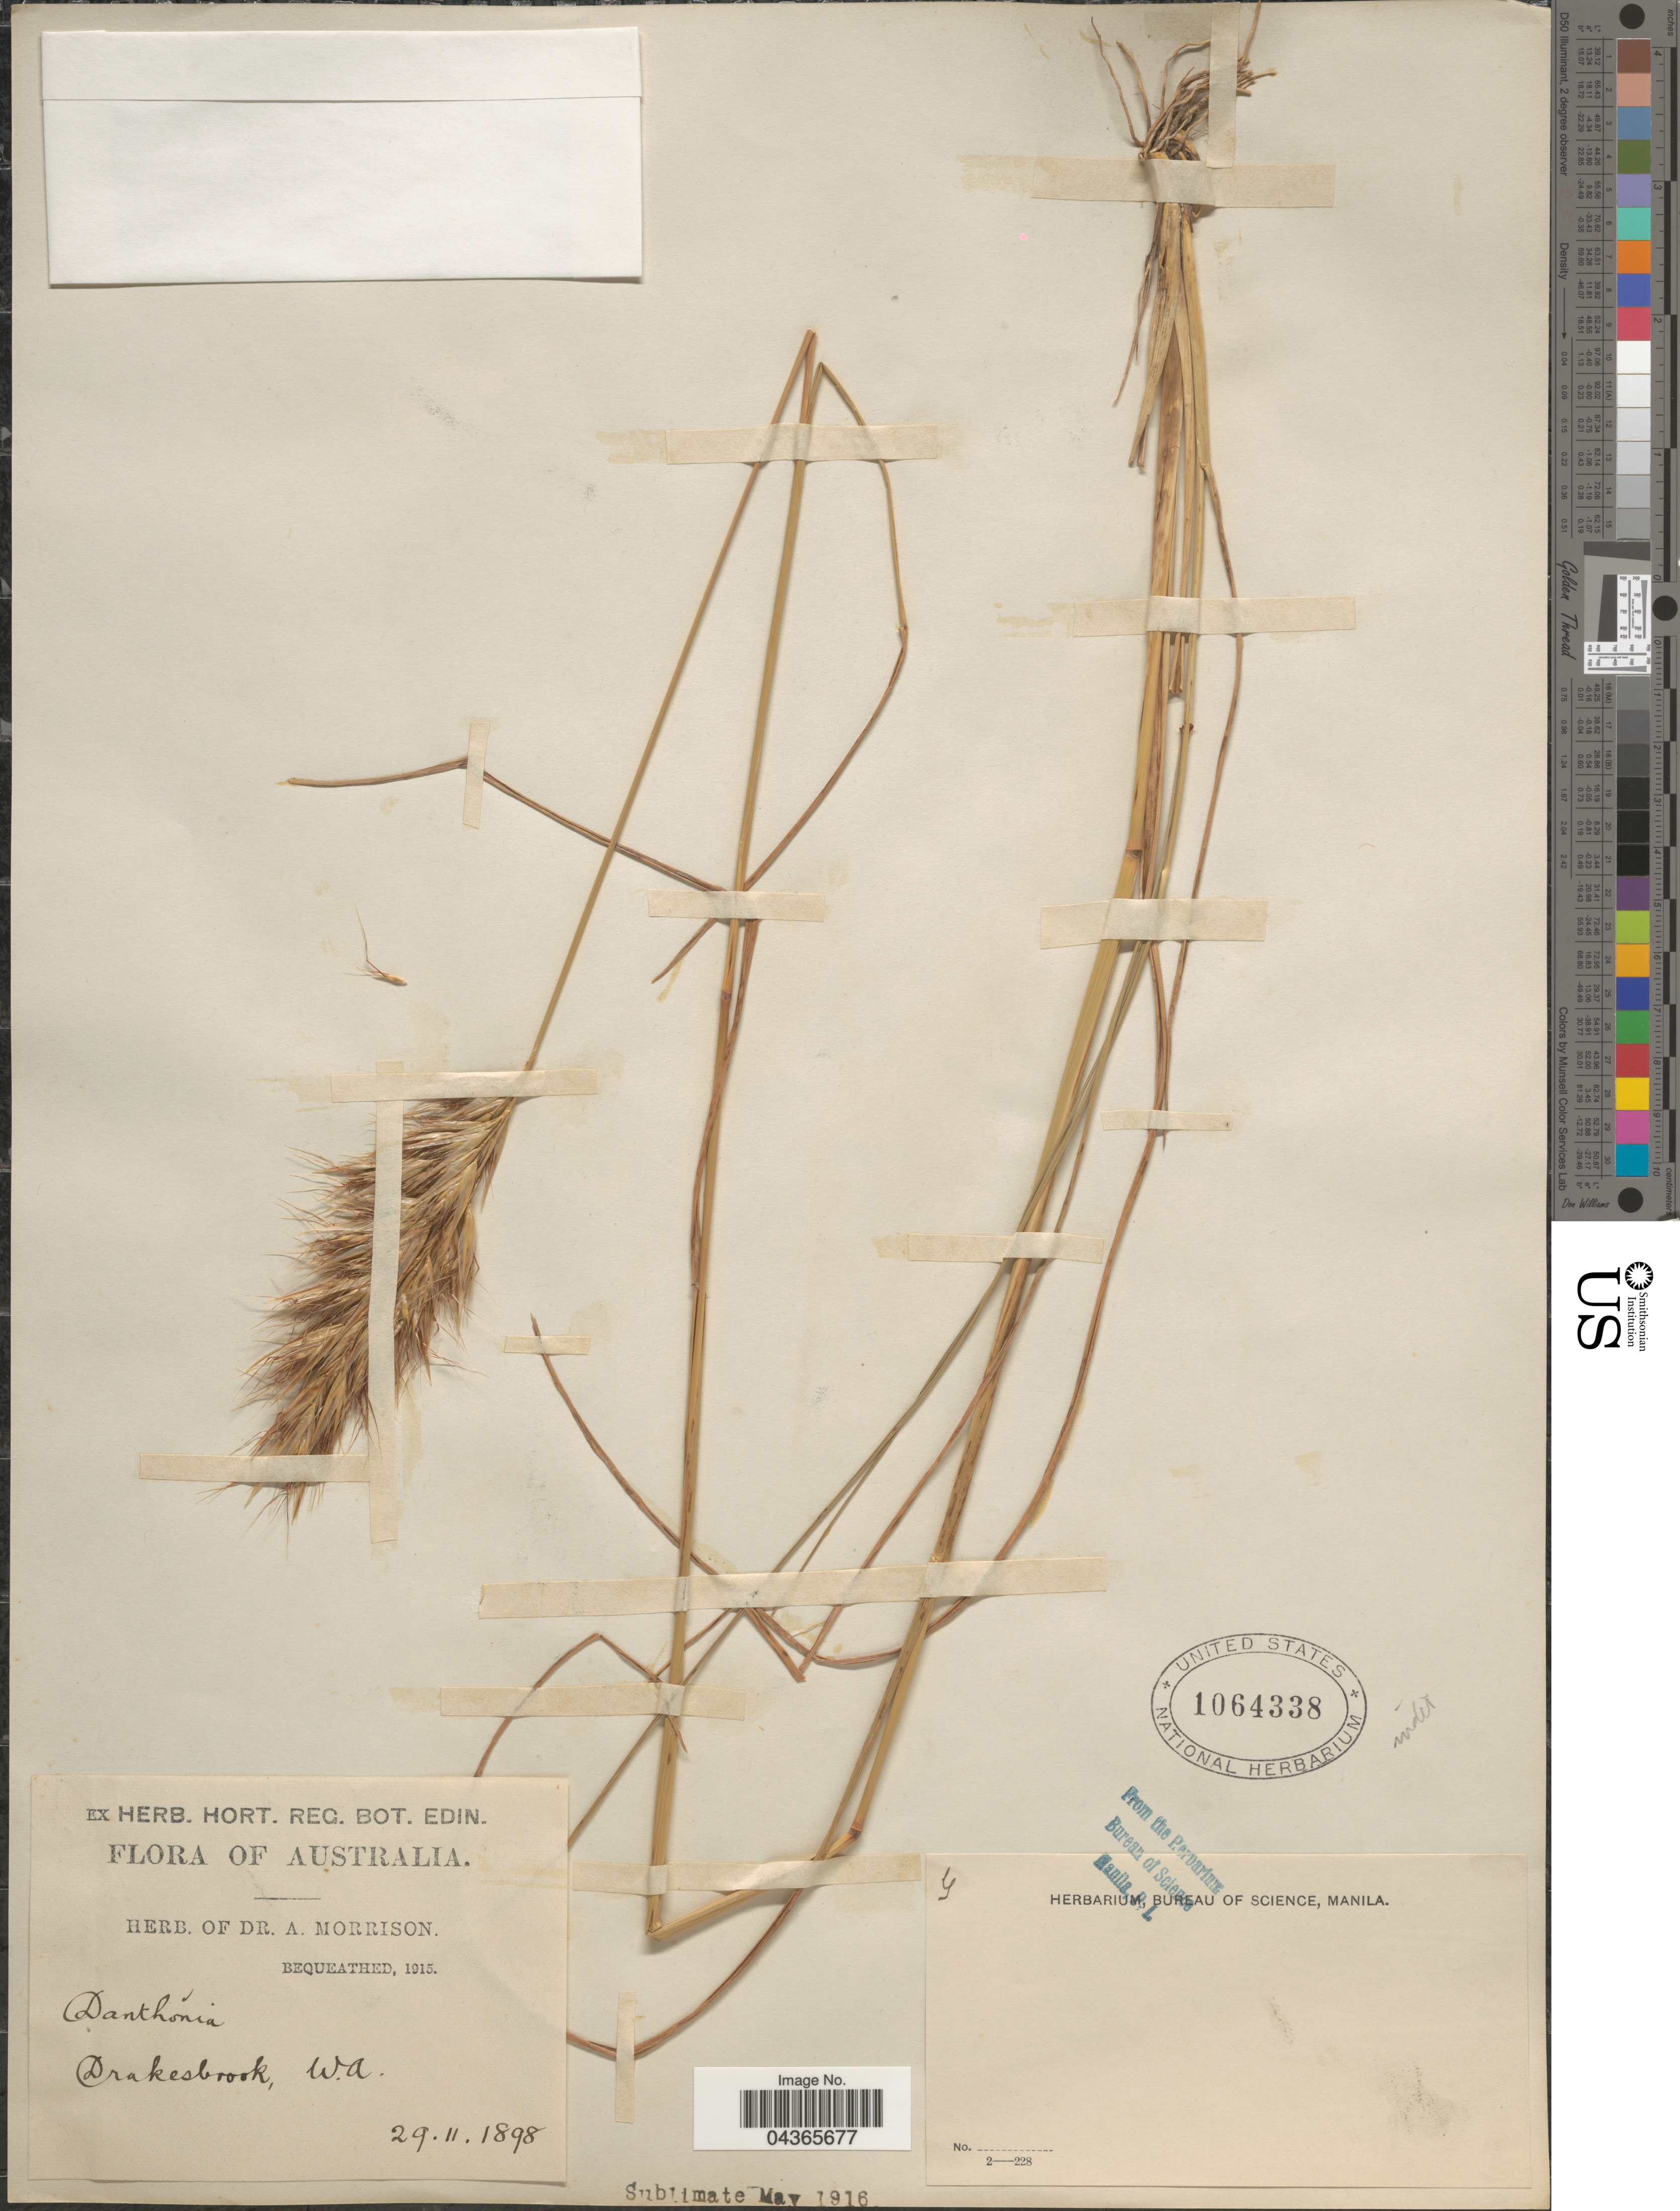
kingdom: Plantae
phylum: Tracheophyta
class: Liliopsida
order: Poales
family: Poaceae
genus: Rytidosperma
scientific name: Rytidosperma sp.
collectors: ex herb. Dr. A. Morrison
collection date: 1898-11-29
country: Australia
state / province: Western Australia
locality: Drakesbrook.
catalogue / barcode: US 1064338